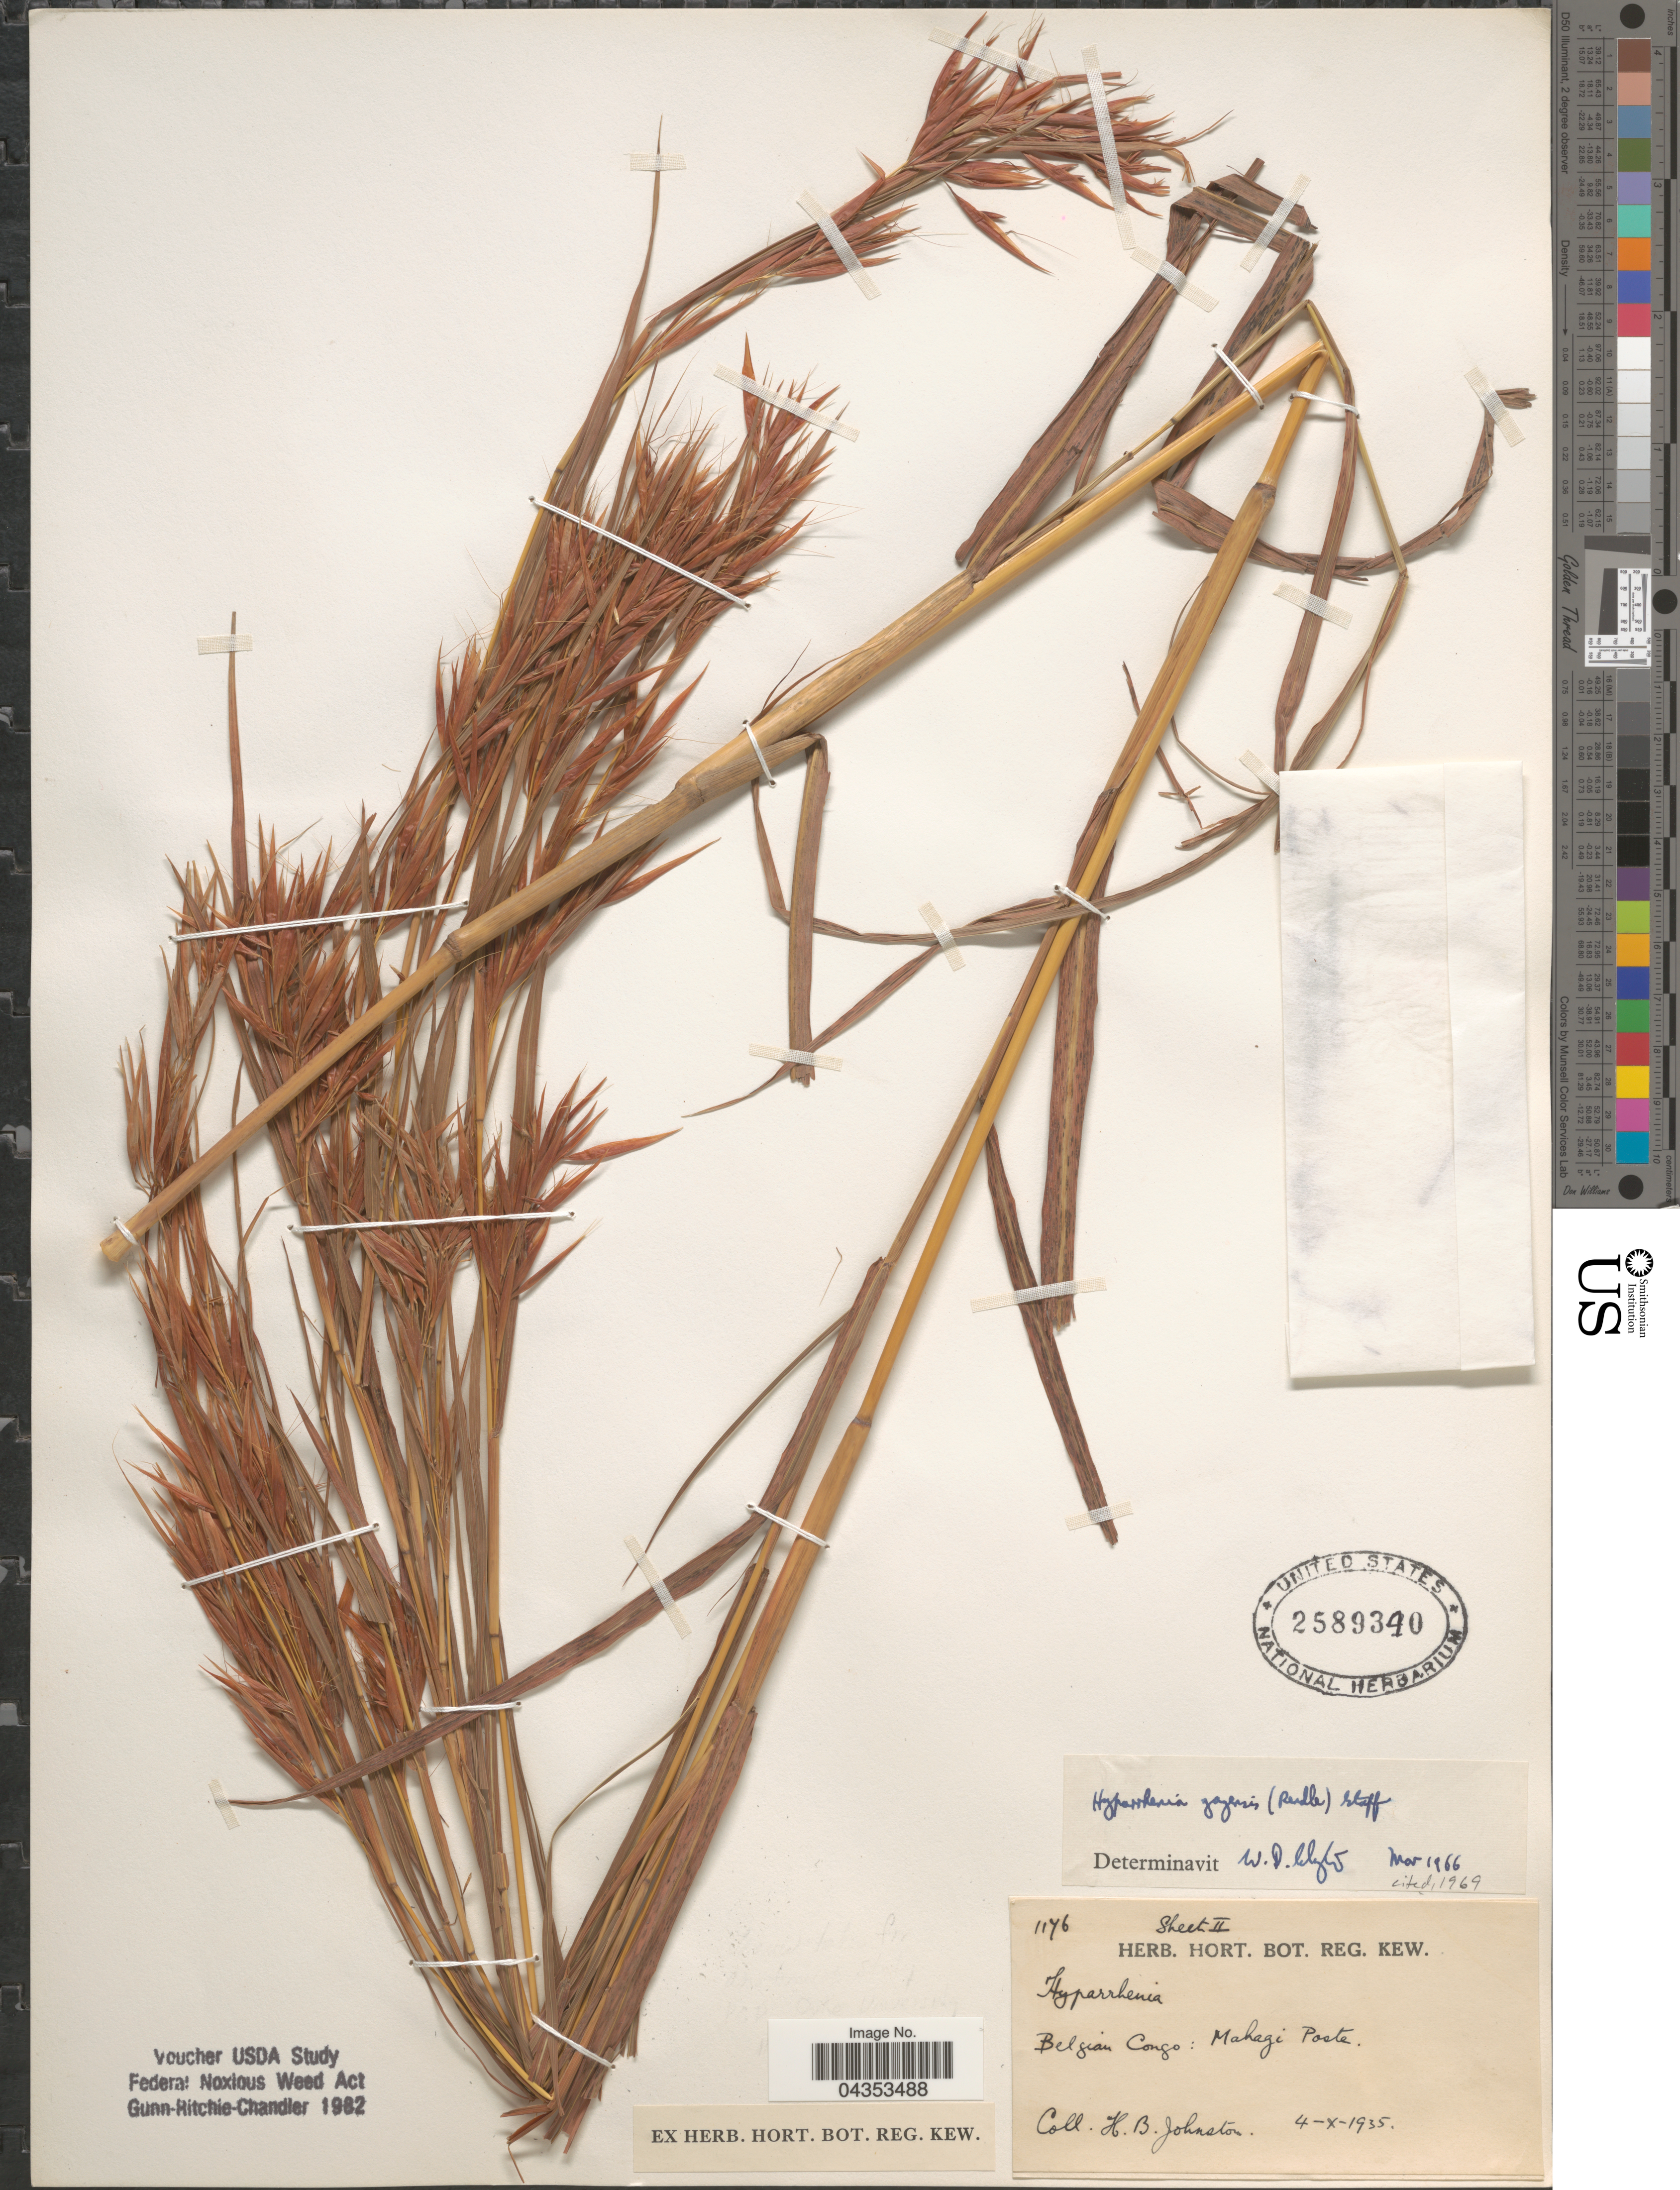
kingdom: Plantae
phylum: Tracheophyta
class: Liliopsida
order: Poales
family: Poaceae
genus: Hyparrhenia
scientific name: Hyparrhenia gazensis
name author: (Rendle) Stapf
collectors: H. B. Johnston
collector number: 1176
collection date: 1935-10-04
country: Congo, Democratic Republic of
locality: Mahagi Poste.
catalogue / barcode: US 2589340